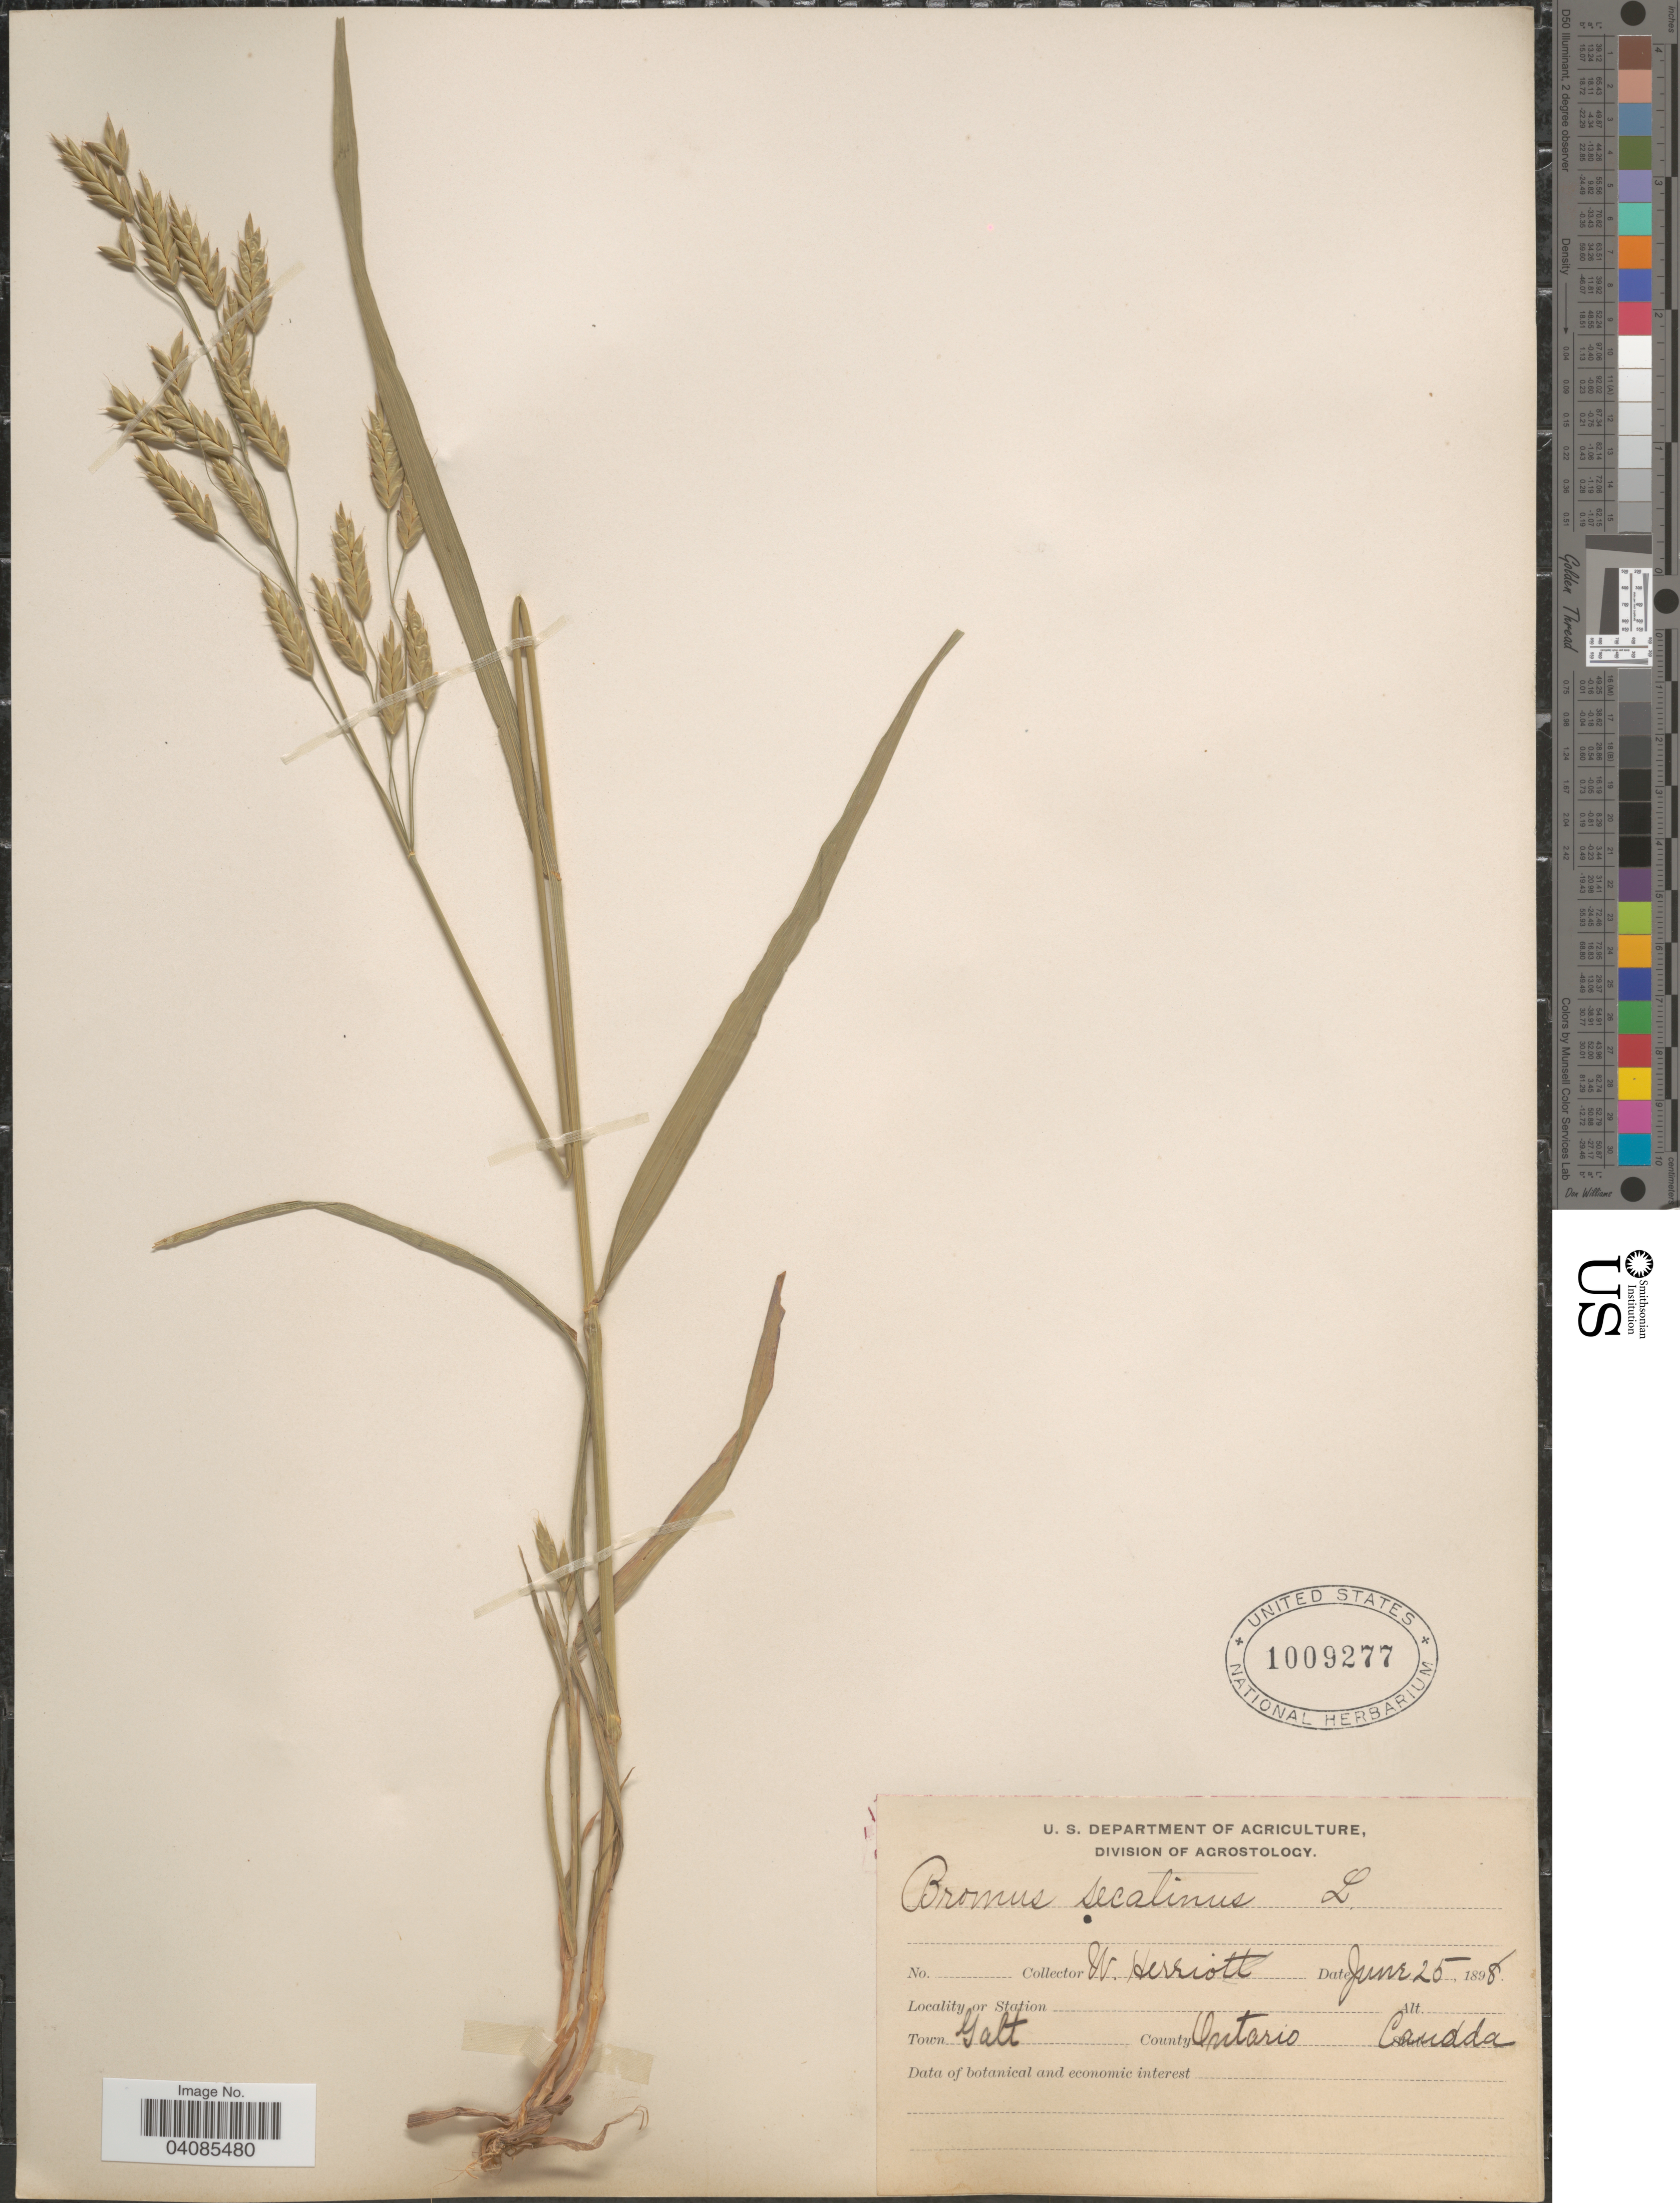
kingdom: Plantae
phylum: Tracheophyta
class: Liliopsida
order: Poales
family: Poaceae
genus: Bromus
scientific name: Bromus secalinus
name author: L.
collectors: W. Herriot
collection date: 1898-06-25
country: Canada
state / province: Ontario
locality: Town Galt.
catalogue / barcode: US 1009277